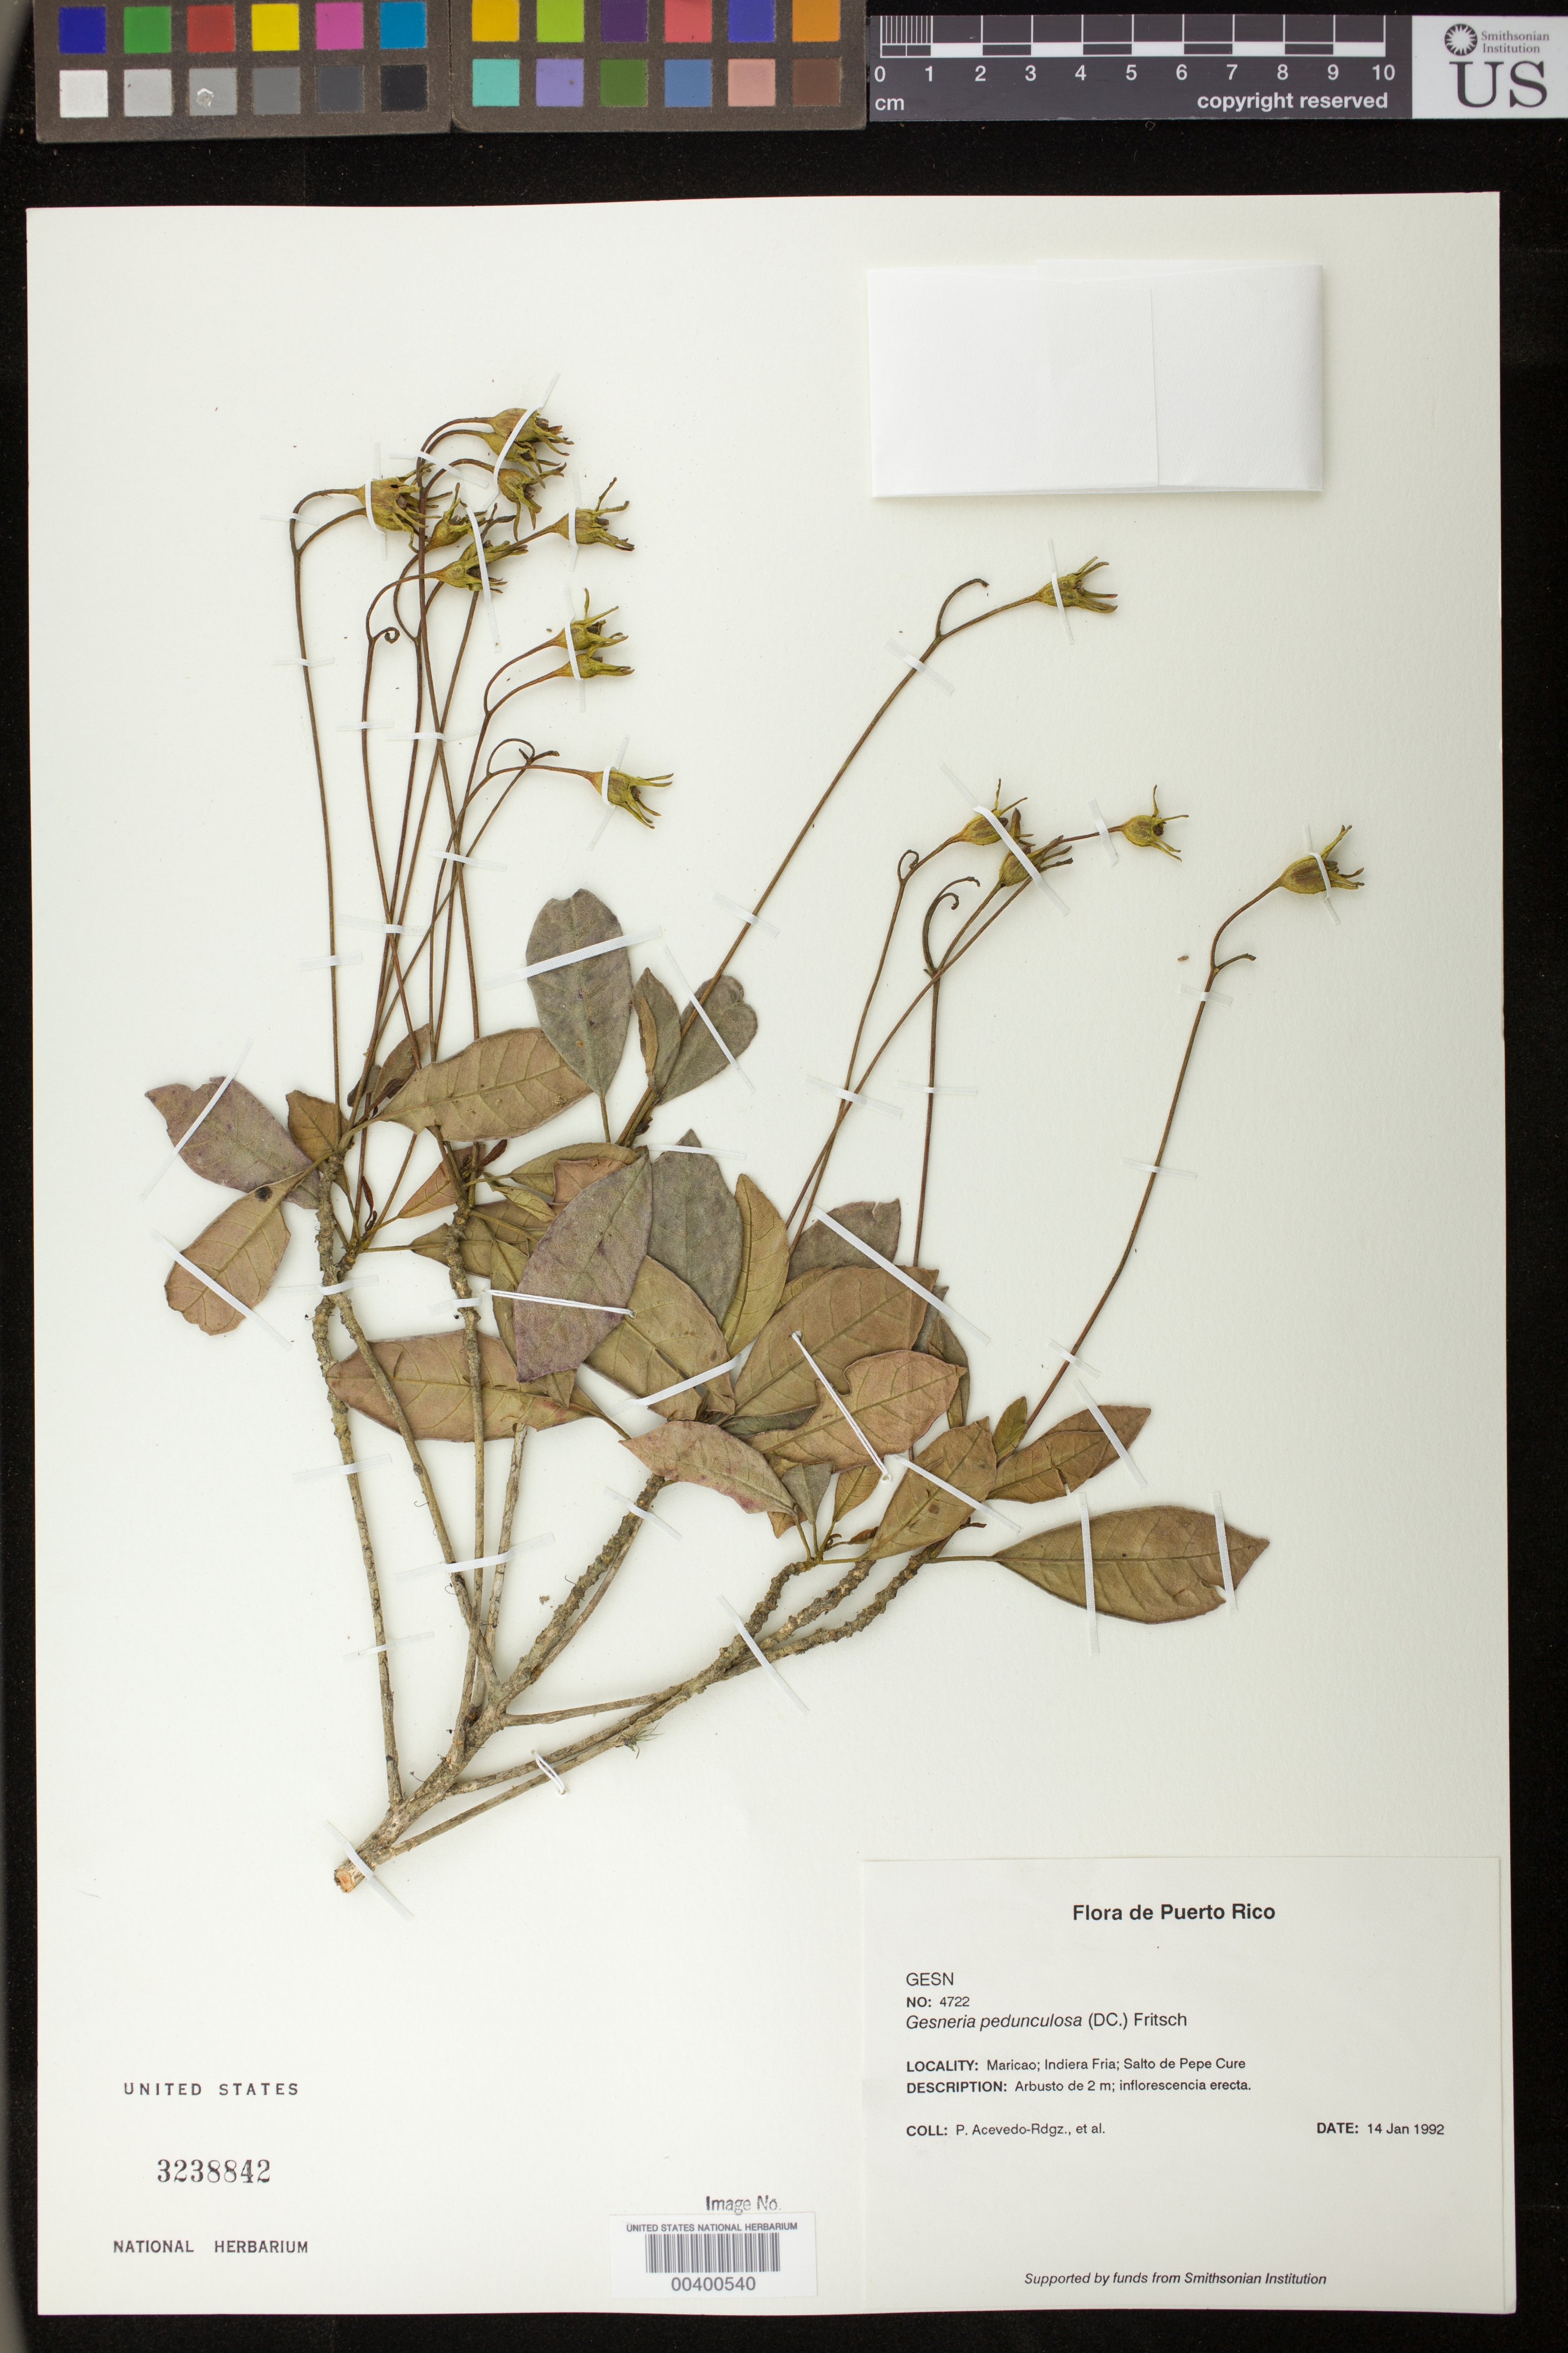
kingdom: Plantae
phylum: Tracheophyta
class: Magnoliopsida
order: Lamiales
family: Gesneriaceae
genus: Gesneria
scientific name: Gesneria pedunculosa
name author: (DC.) Fritsch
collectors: P. Acevedo-Rodr. & et al.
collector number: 4722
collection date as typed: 14 Jan 1992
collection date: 1992-01-14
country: Puerto Rico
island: Puerto Rico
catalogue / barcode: US 3238842